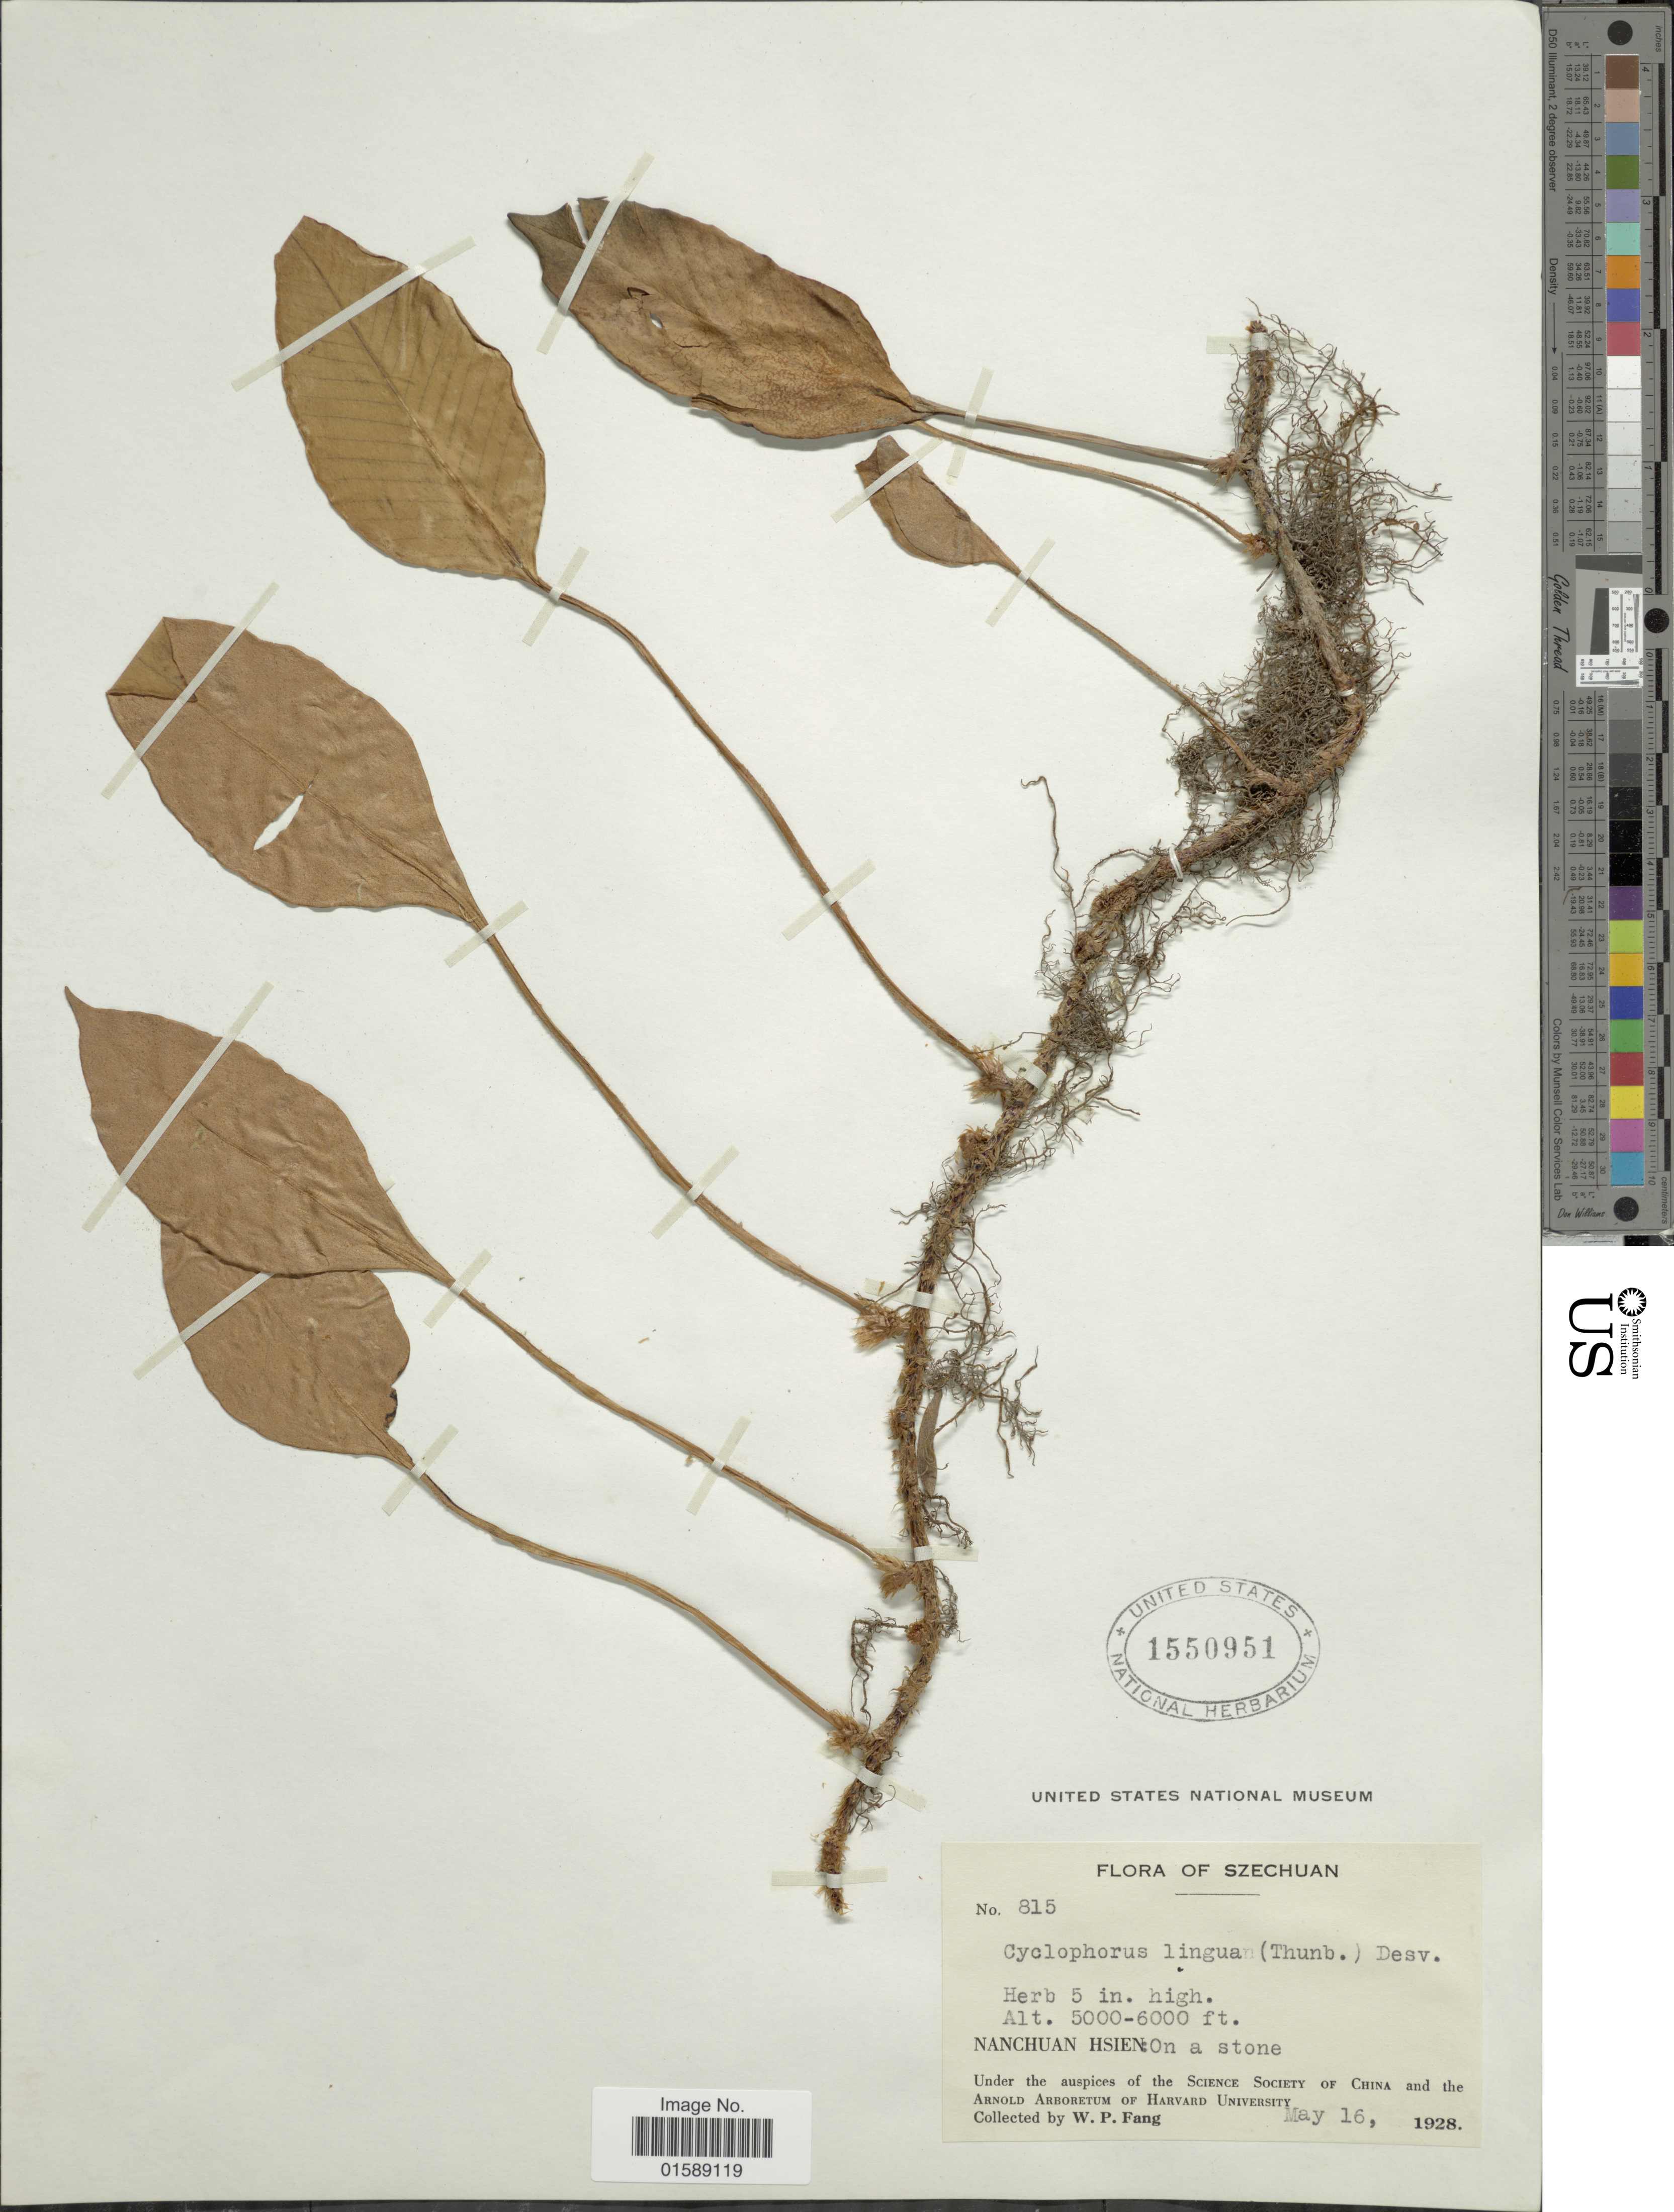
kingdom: Plantae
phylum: Tracheophyta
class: Polypodiopsida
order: Polypodiales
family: Polypodiaceae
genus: Pyrrosia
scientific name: Pyrrosia lingua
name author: (Thurb.) Farw.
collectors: W. P. Fang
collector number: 815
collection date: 1928-05-16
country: China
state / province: Sichuan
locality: Szechuan. Nanchuan Hsien: On a stone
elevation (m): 1524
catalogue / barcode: US 1550951